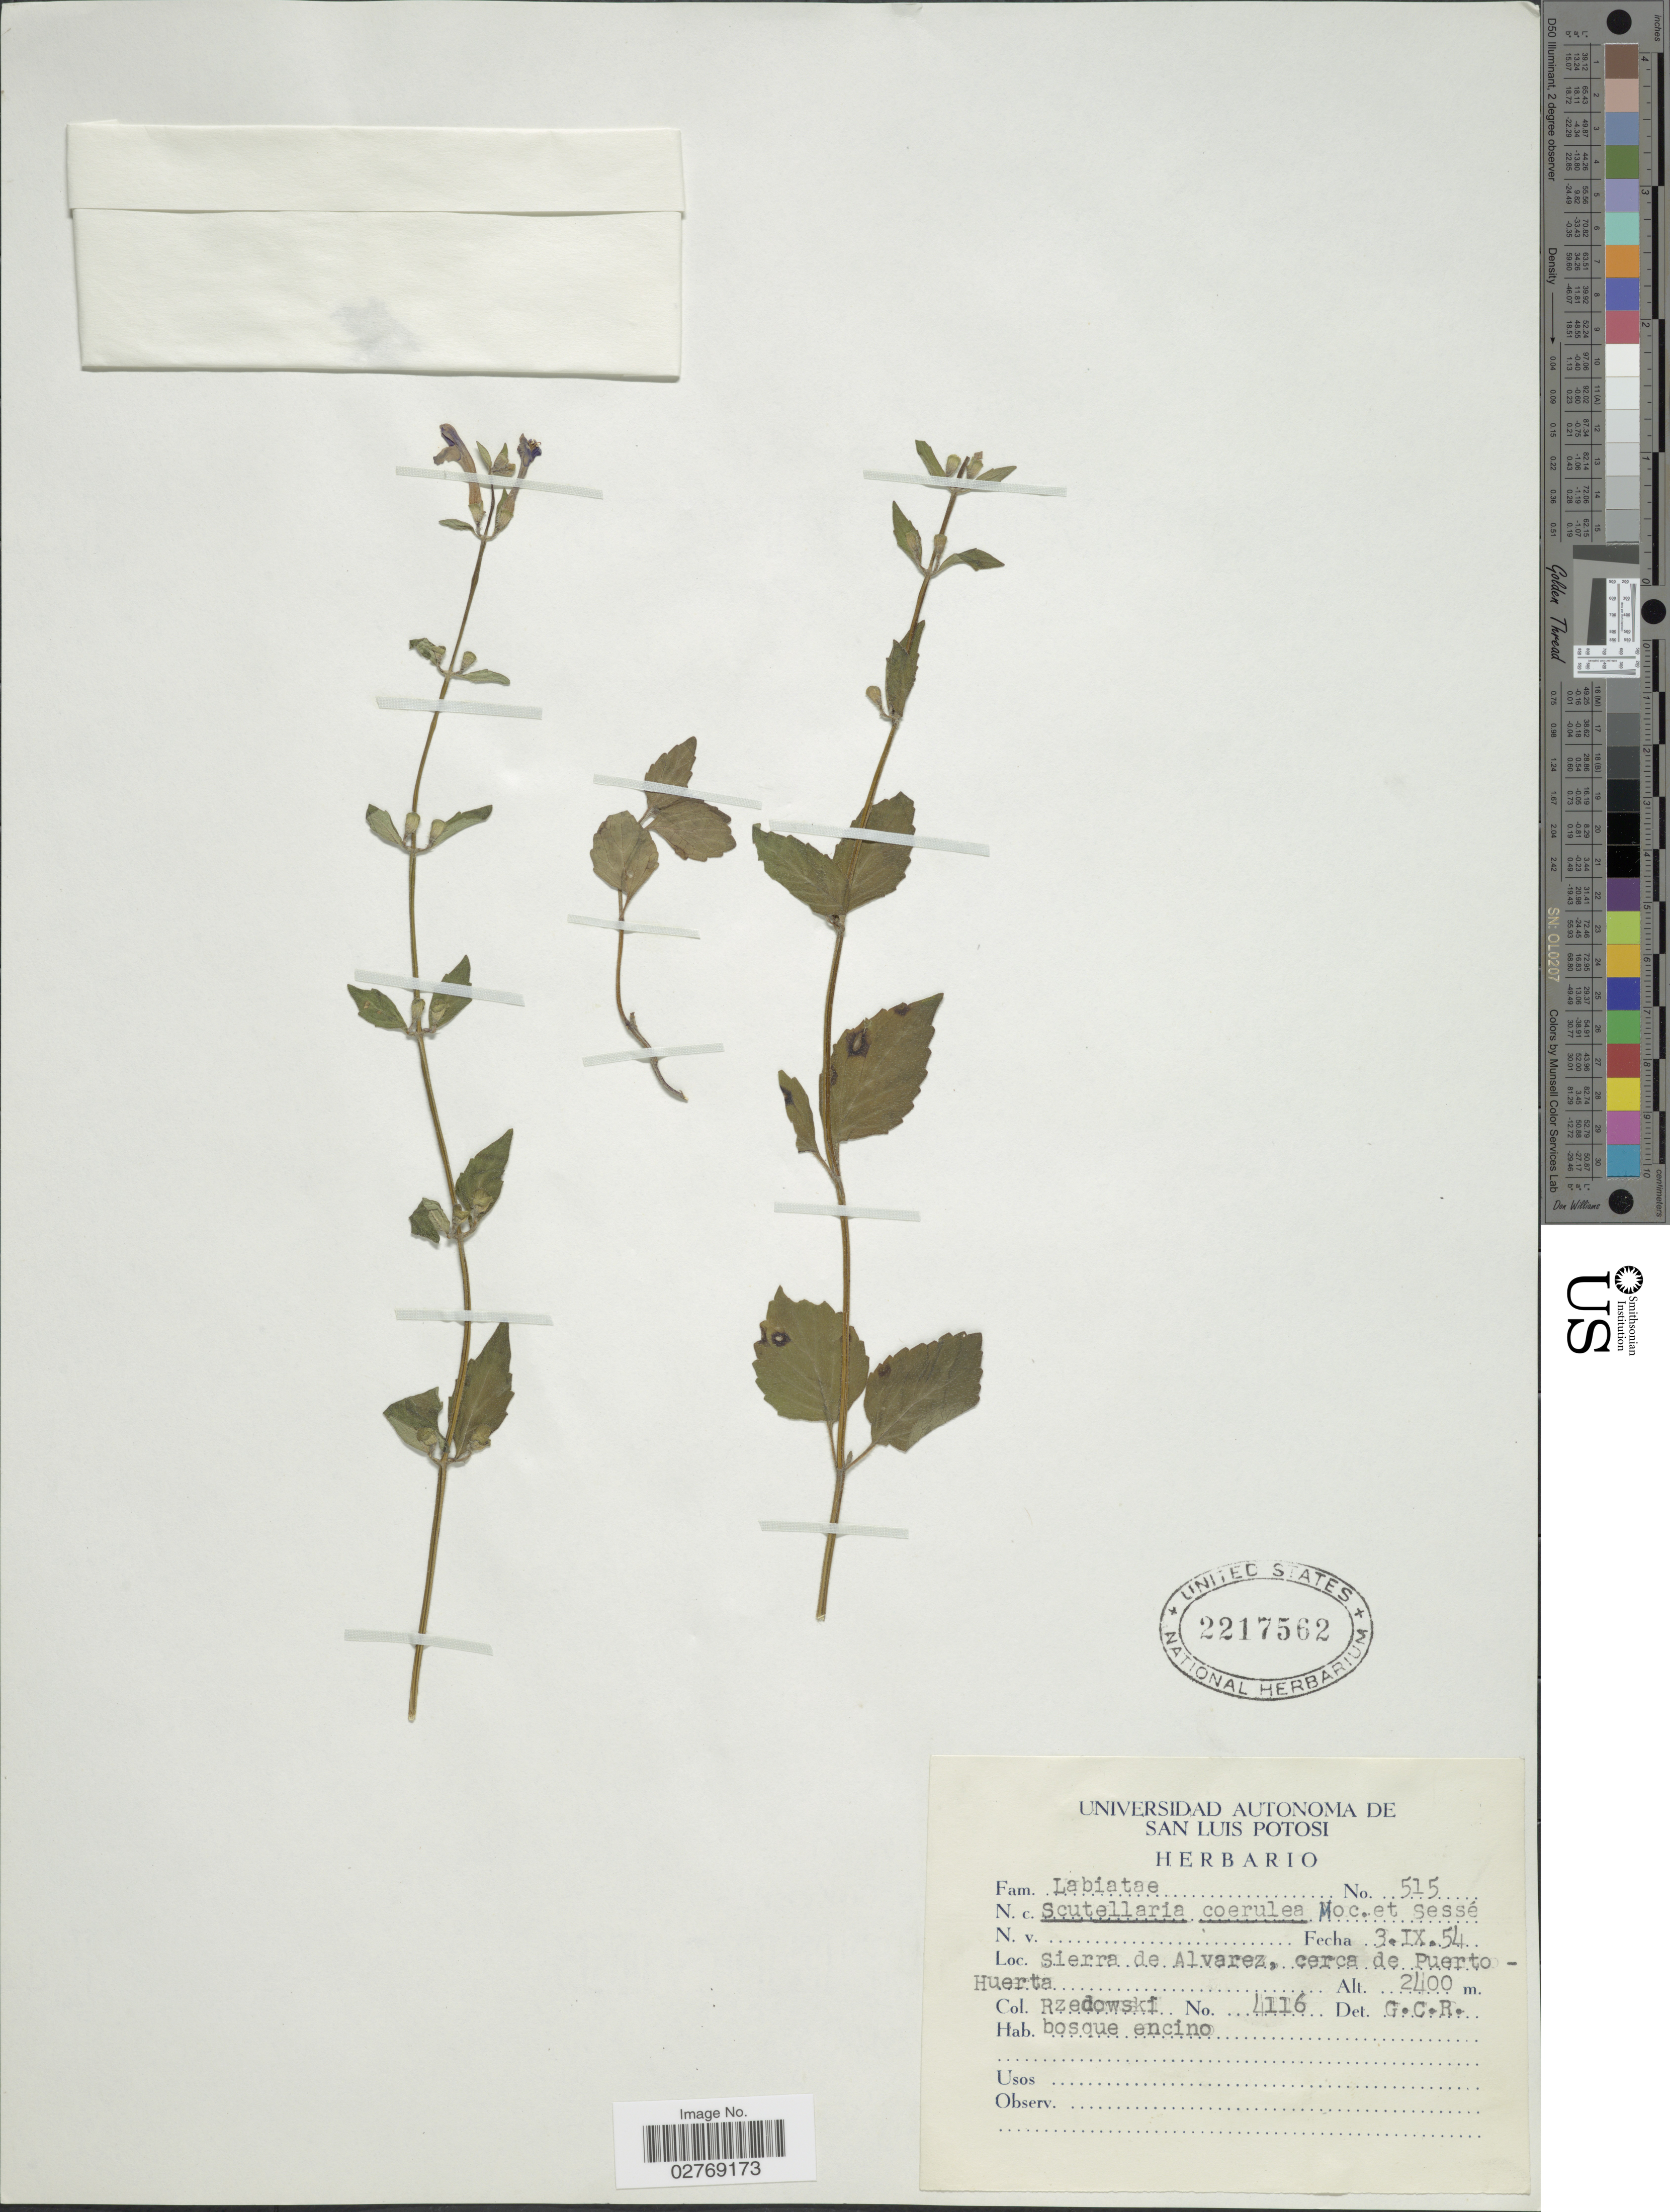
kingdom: Plantae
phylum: Tracheophyta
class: Magnoliopsida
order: Lamiales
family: Lamiaceae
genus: Scutellaria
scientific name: Scutellaria dumetorum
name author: Schltdl.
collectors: Rzedowski, --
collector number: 4116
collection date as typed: Transcribed d/m/y: 3/9/54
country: Mexico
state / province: San Luis Potosí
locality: Sierra de Alvarez, cerca de Puerto - Huerta.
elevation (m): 2400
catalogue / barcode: US 2217562